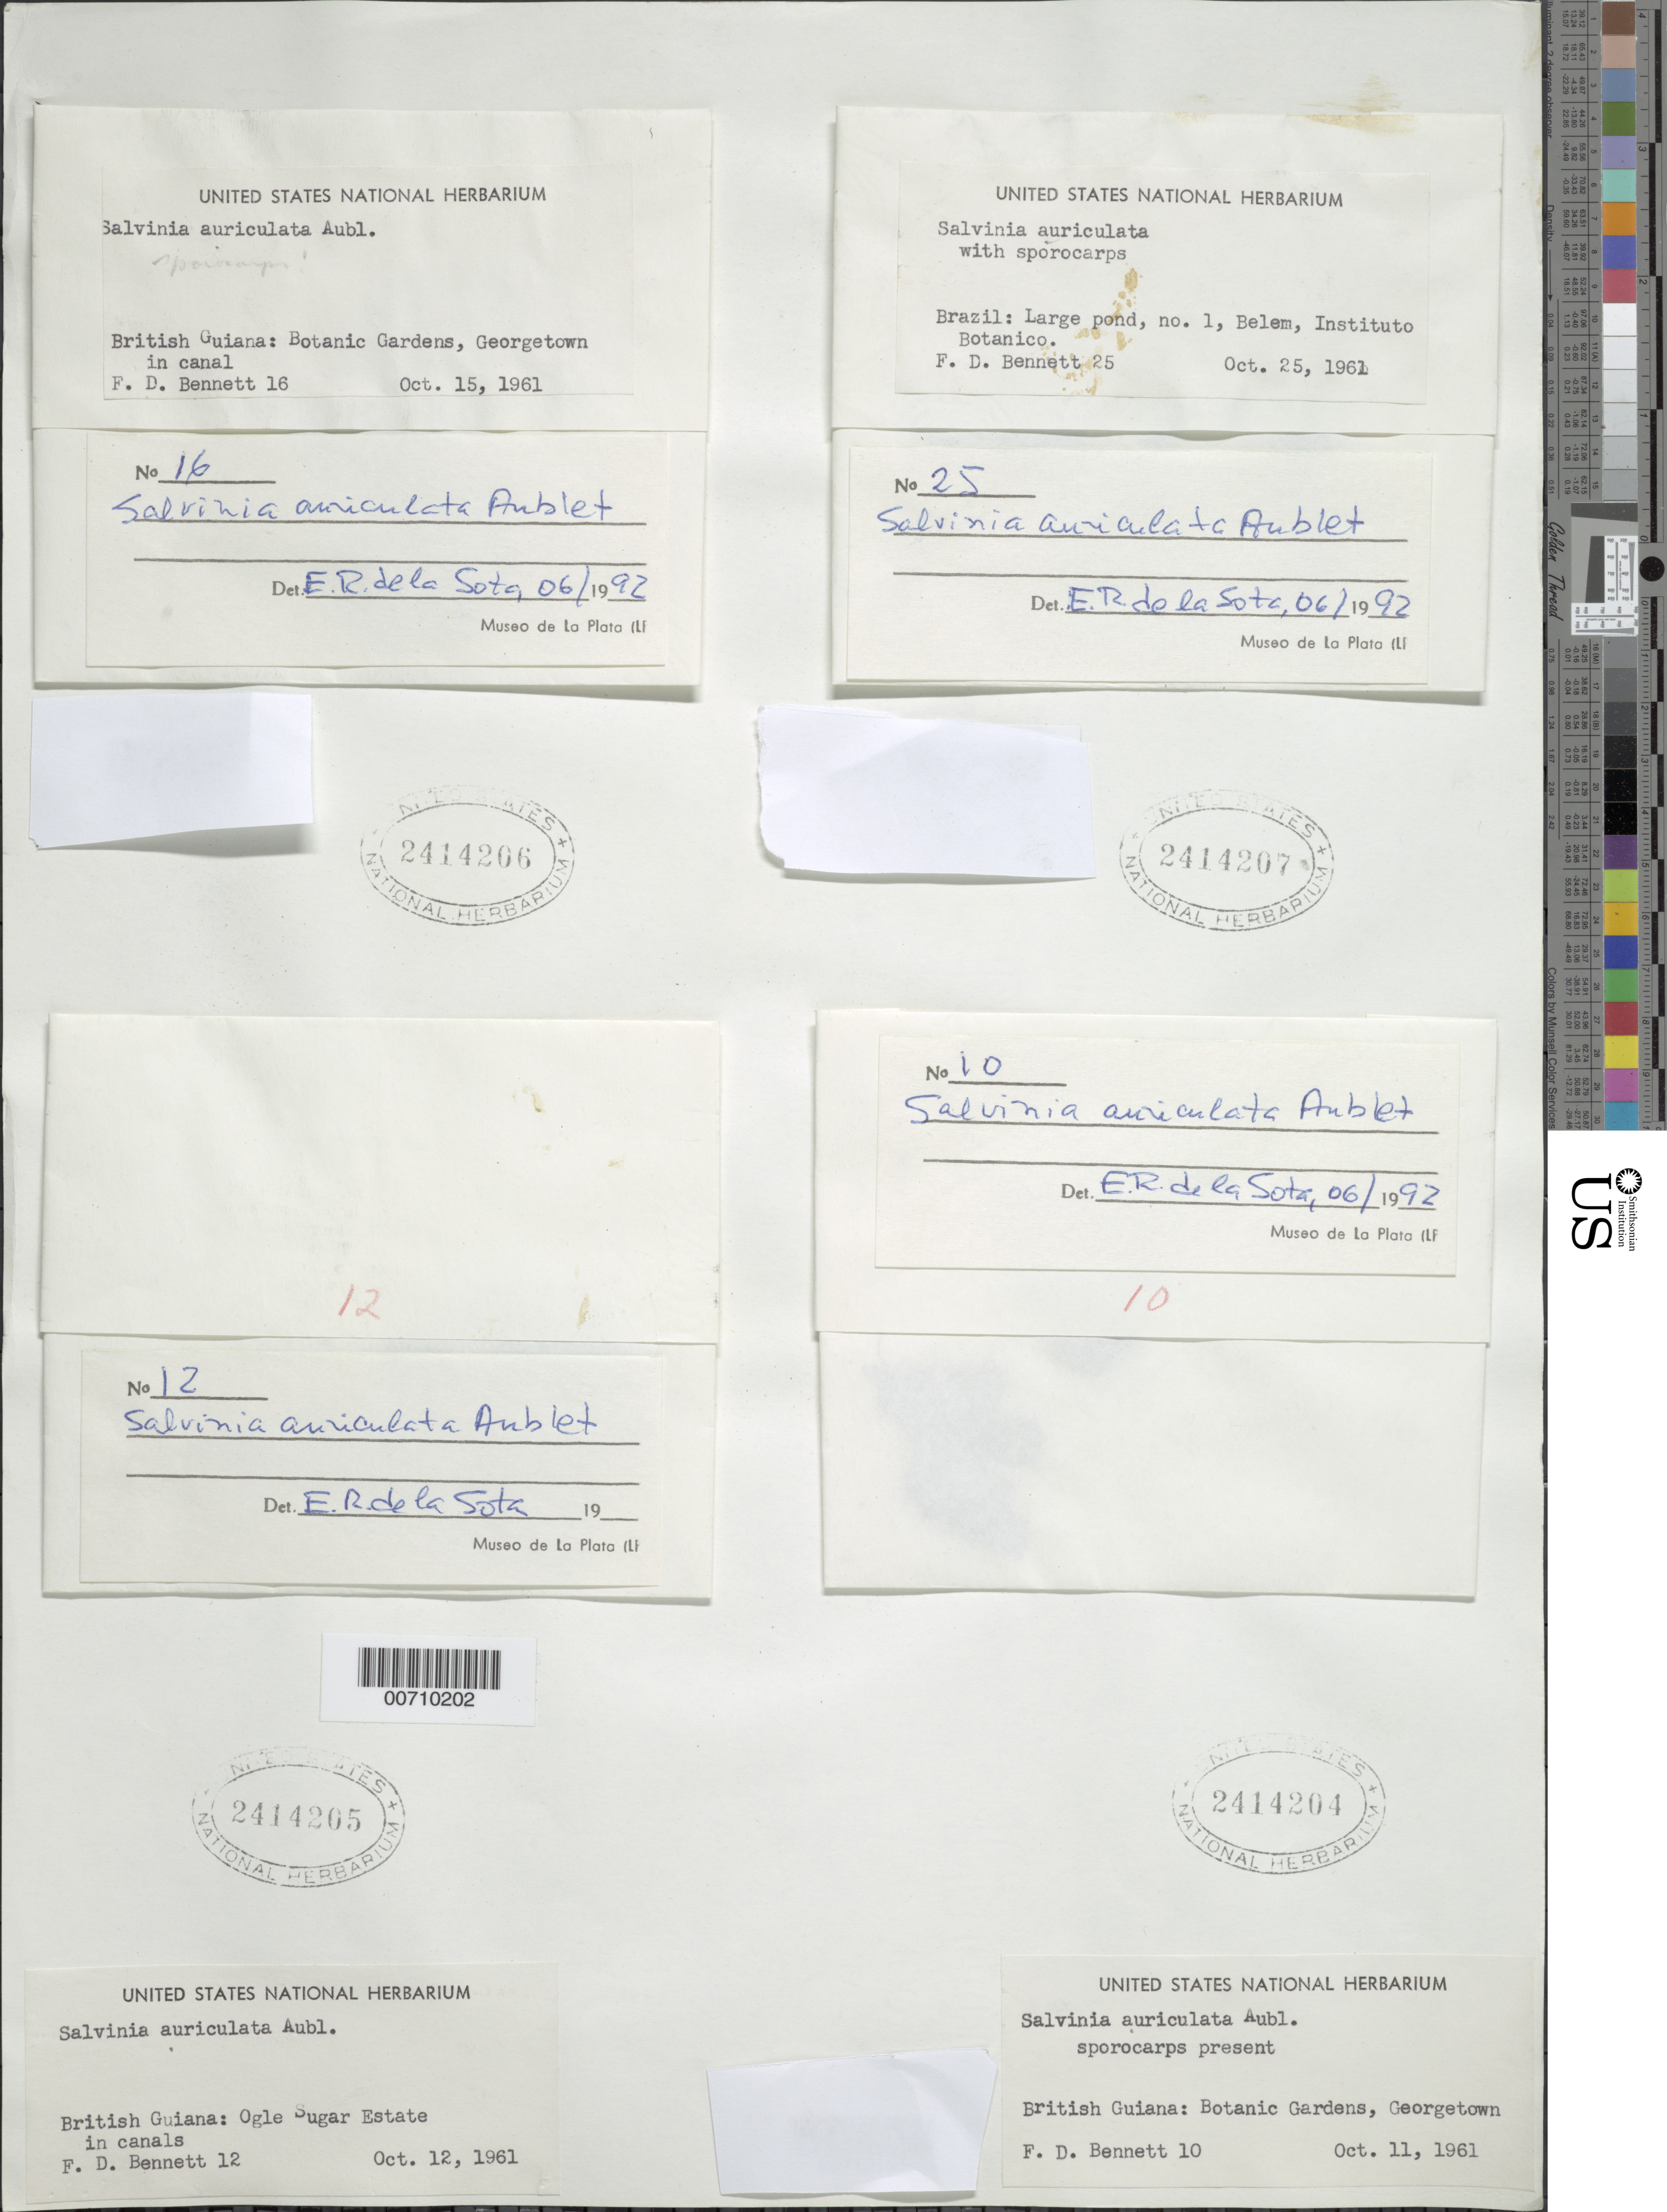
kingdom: Plantae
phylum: Tracheophyta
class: Polypodiopsida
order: Salviniales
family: Salviniaceae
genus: Salvinia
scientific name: Salvinia auriculata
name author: Aubl.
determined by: Sota, E. R. de la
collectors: F. Bennett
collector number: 12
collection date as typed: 12-Oct-61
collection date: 1961-10-12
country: Guyana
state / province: Demerara-Mahaica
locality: Ogle Sugar Estate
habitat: In canals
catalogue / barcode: US 2414205